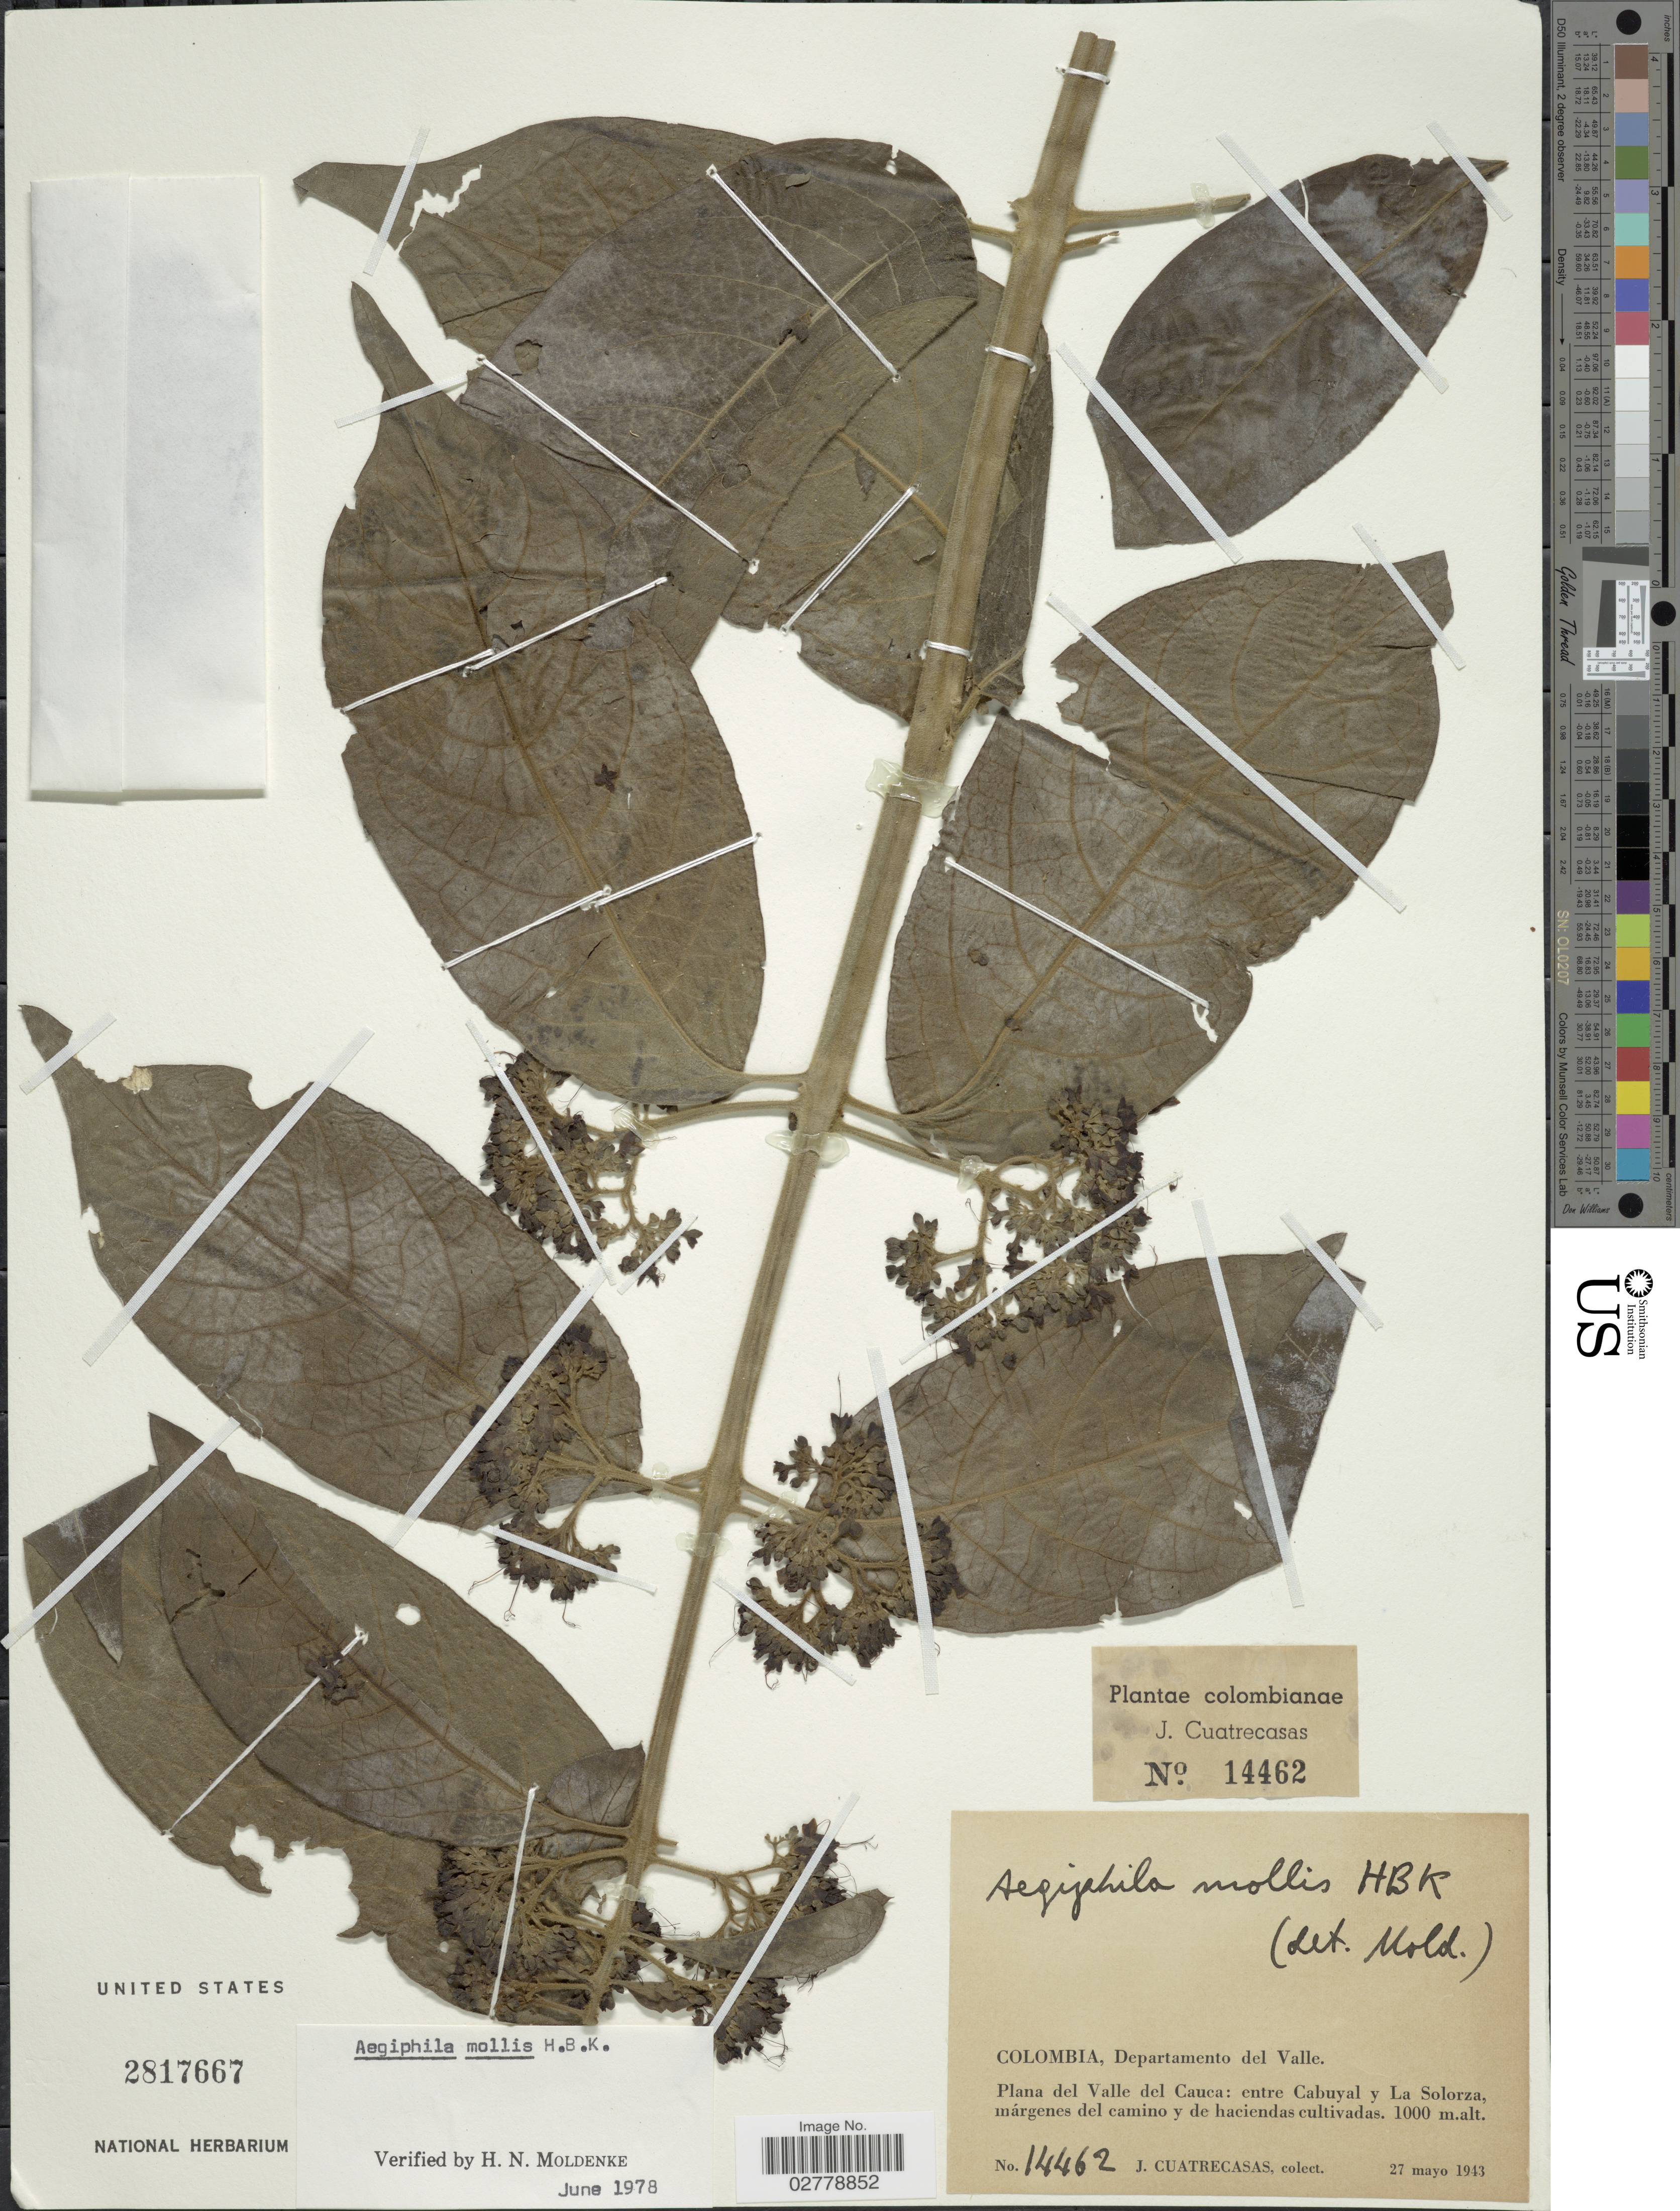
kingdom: Plantae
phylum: Tracheophyta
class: Magnoliopsida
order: Lamiales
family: Lamiaceae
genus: Aegiphila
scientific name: Aegiphila mollis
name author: Kunth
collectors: J. Cuatrecasas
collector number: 14462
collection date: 1943-05-27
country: Colombia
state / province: Valle del Cauca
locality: Departamento del Valle, Plana del Valle del Cauca: entre Cabuyal y La Solorza, márgene del camino y de haciendas cultivadas.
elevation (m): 1000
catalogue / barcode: US 2817667